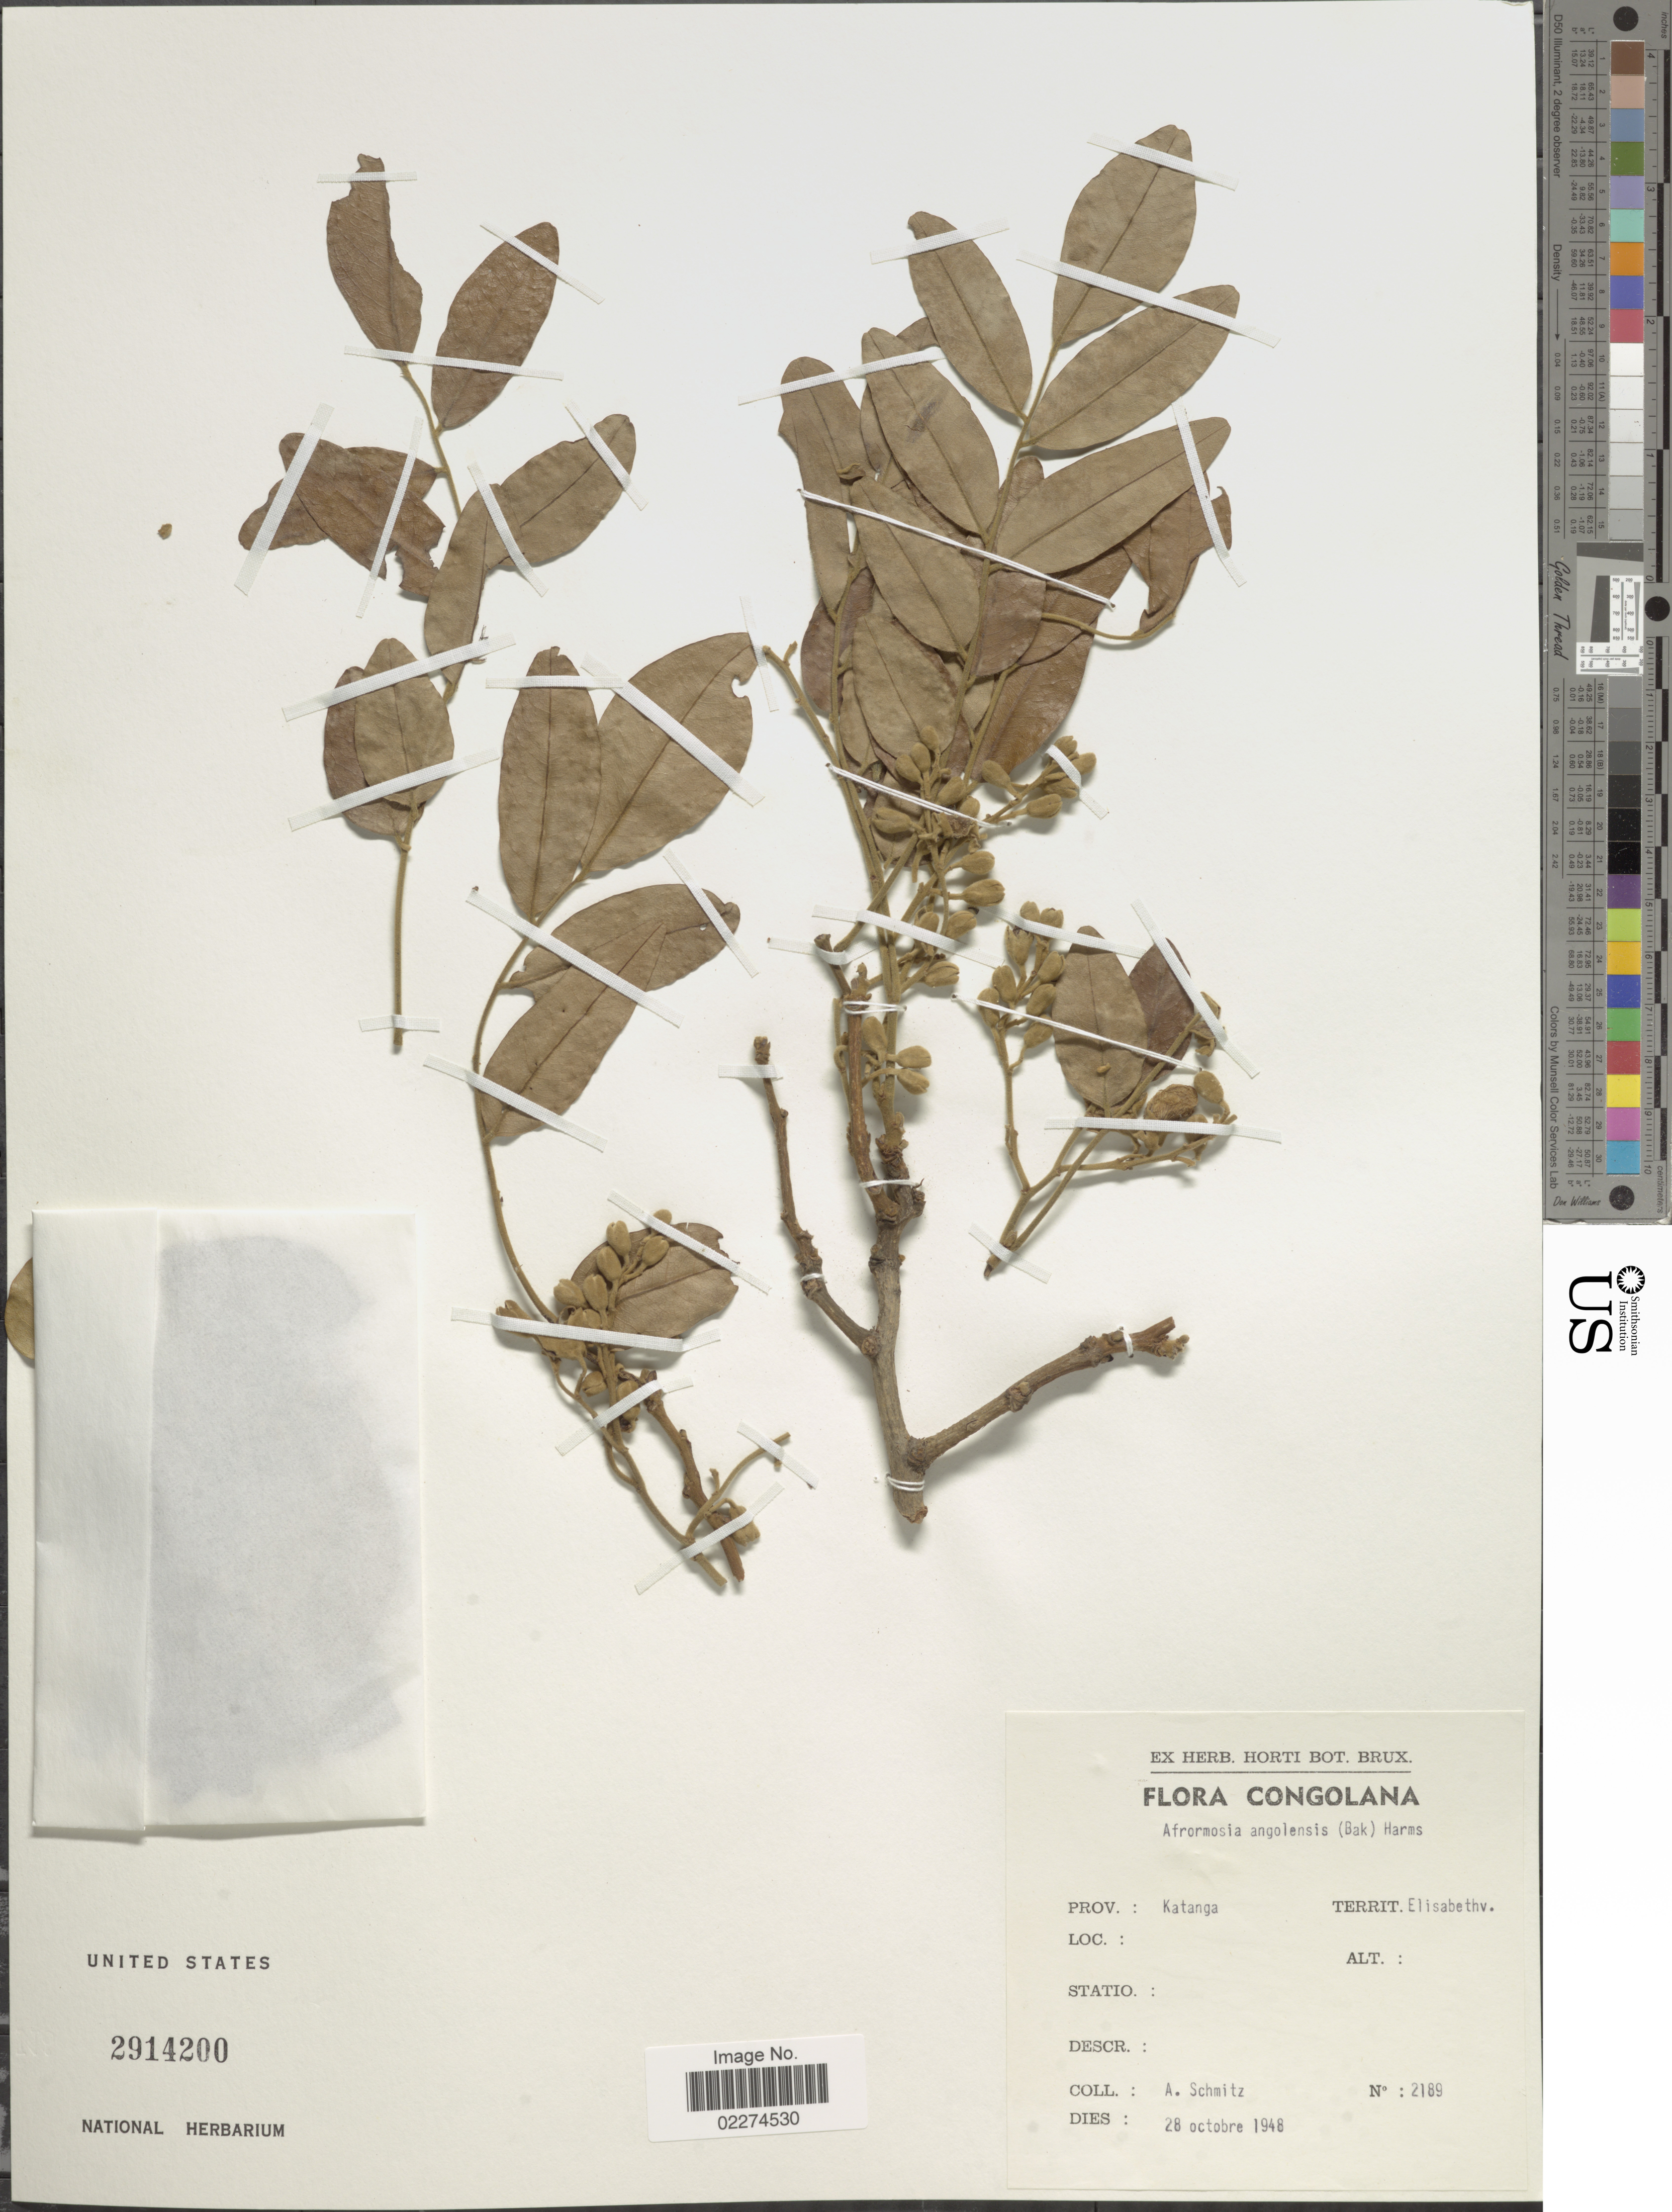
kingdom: Plantae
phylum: Tracheophyta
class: Magnoliopsida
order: Fabales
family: Fabaceae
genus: Pericopsis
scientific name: Pericopsis angolensis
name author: (Baker) Meeuwen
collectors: A. Schmitz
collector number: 2189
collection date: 1948-10-28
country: Congo, Democratic Republic of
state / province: Haut-Katanga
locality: Prov. Katanga, Territ. Elisabethv.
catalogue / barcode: US 2914200